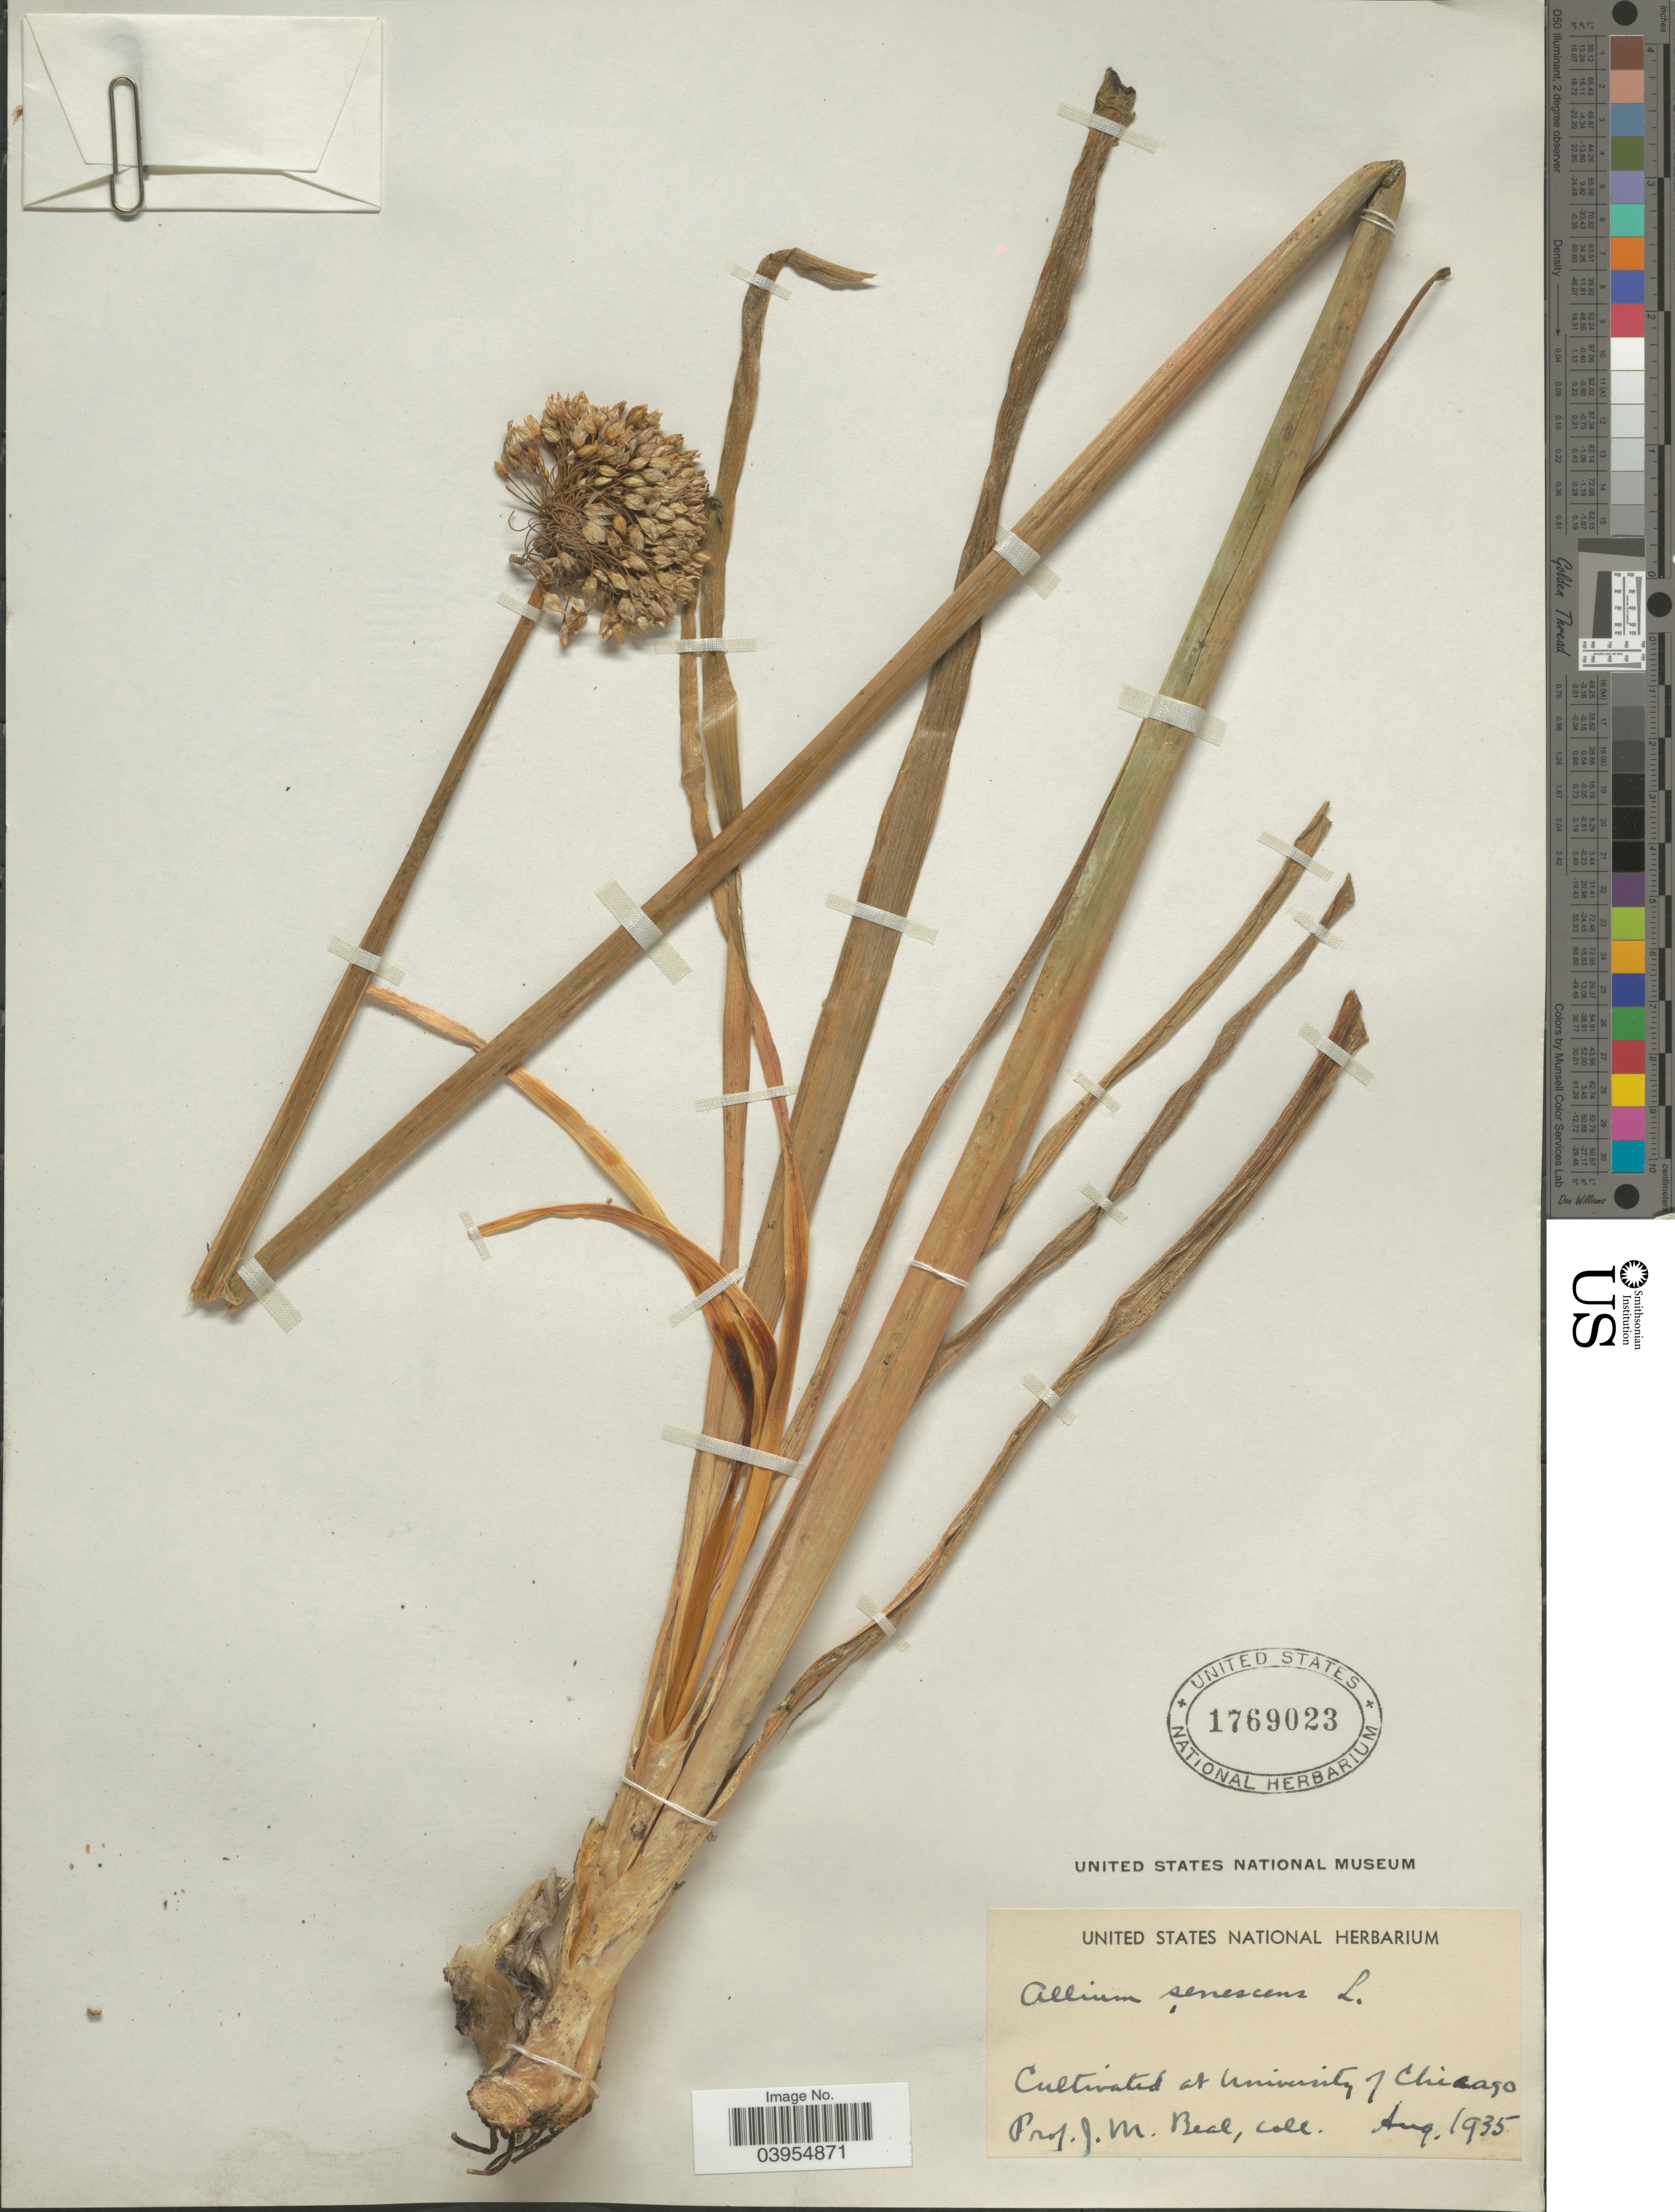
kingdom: Plantae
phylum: Tracheophyta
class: Liliopsida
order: Asparagales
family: Amaryllidaceae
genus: Allium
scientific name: Allium senescens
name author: L.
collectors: J. Beal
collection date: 1935-08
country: United States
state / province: Illinois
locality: At University of Chicago.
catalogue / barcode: US 1769023